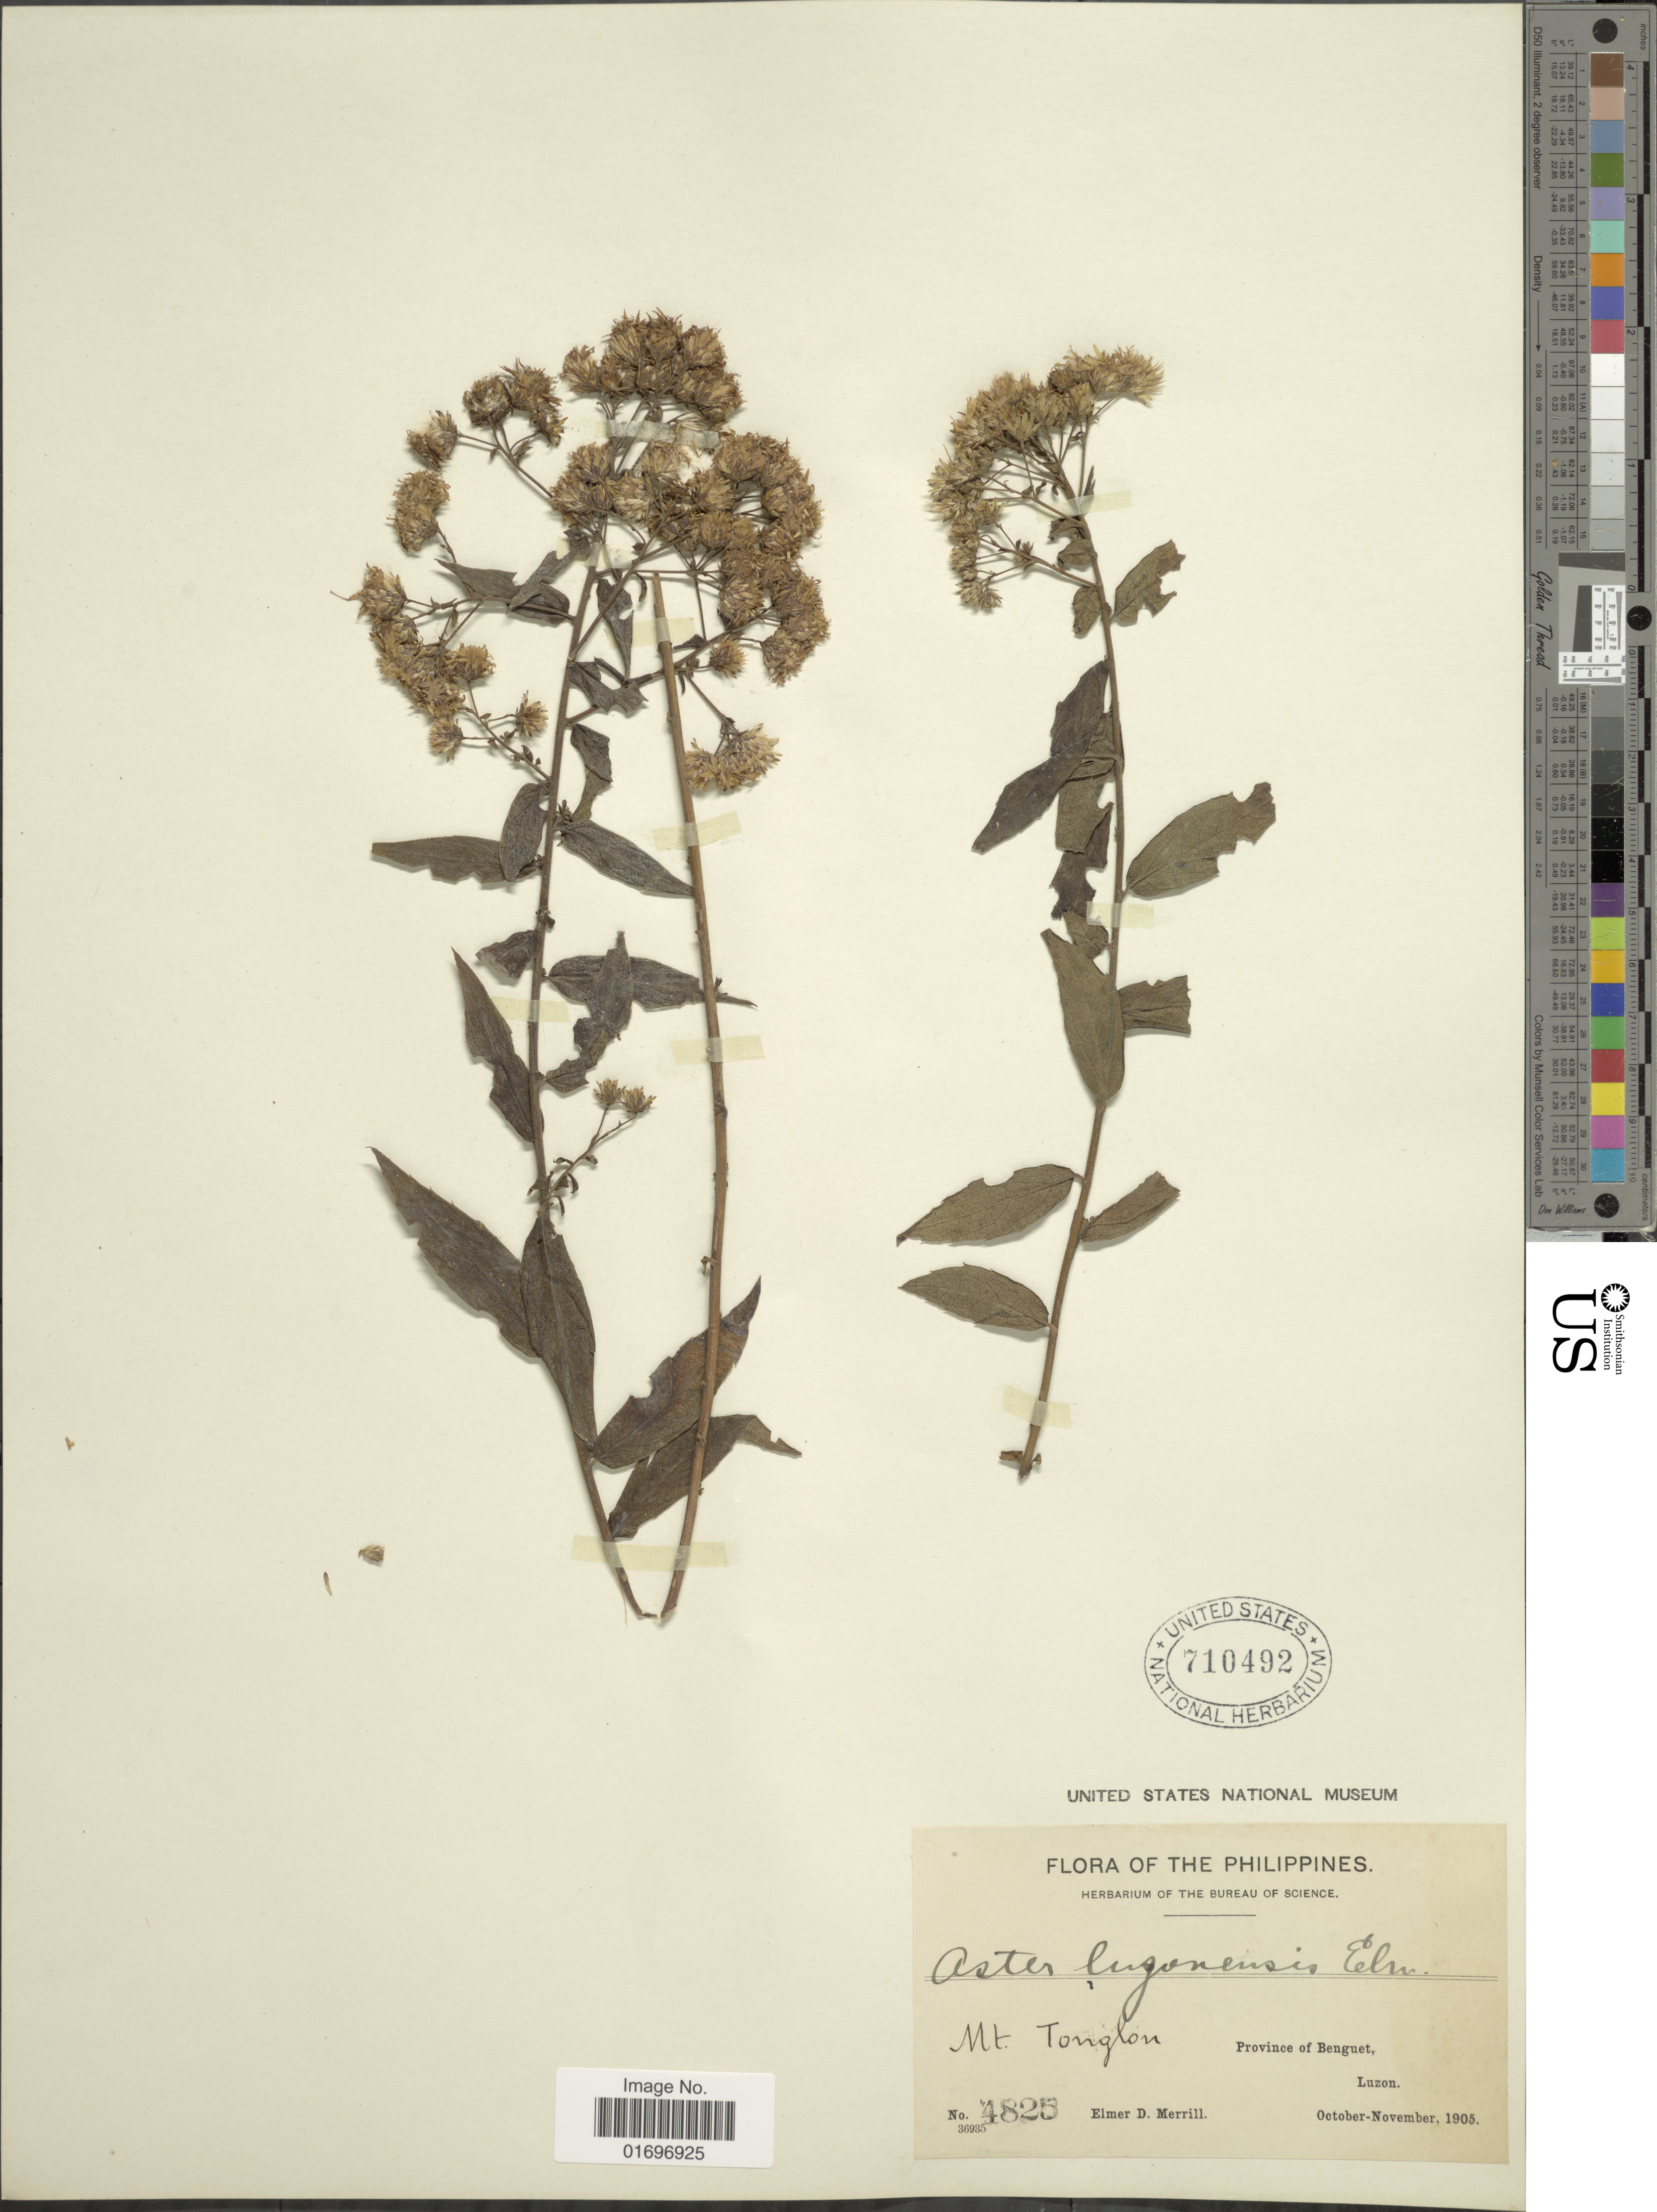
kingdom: Plantae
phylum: Tracheophyta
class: Magnoliopsida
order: Asterales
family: Asteraceae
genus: Aster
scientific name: Aster luzonensis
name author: Elmer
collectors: E. D. Merrill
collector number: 4825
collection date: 1905-10/1905-11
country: Philippines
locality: Mt. Tonglon. Province of Benguet, Luzon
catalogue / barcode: US 710492